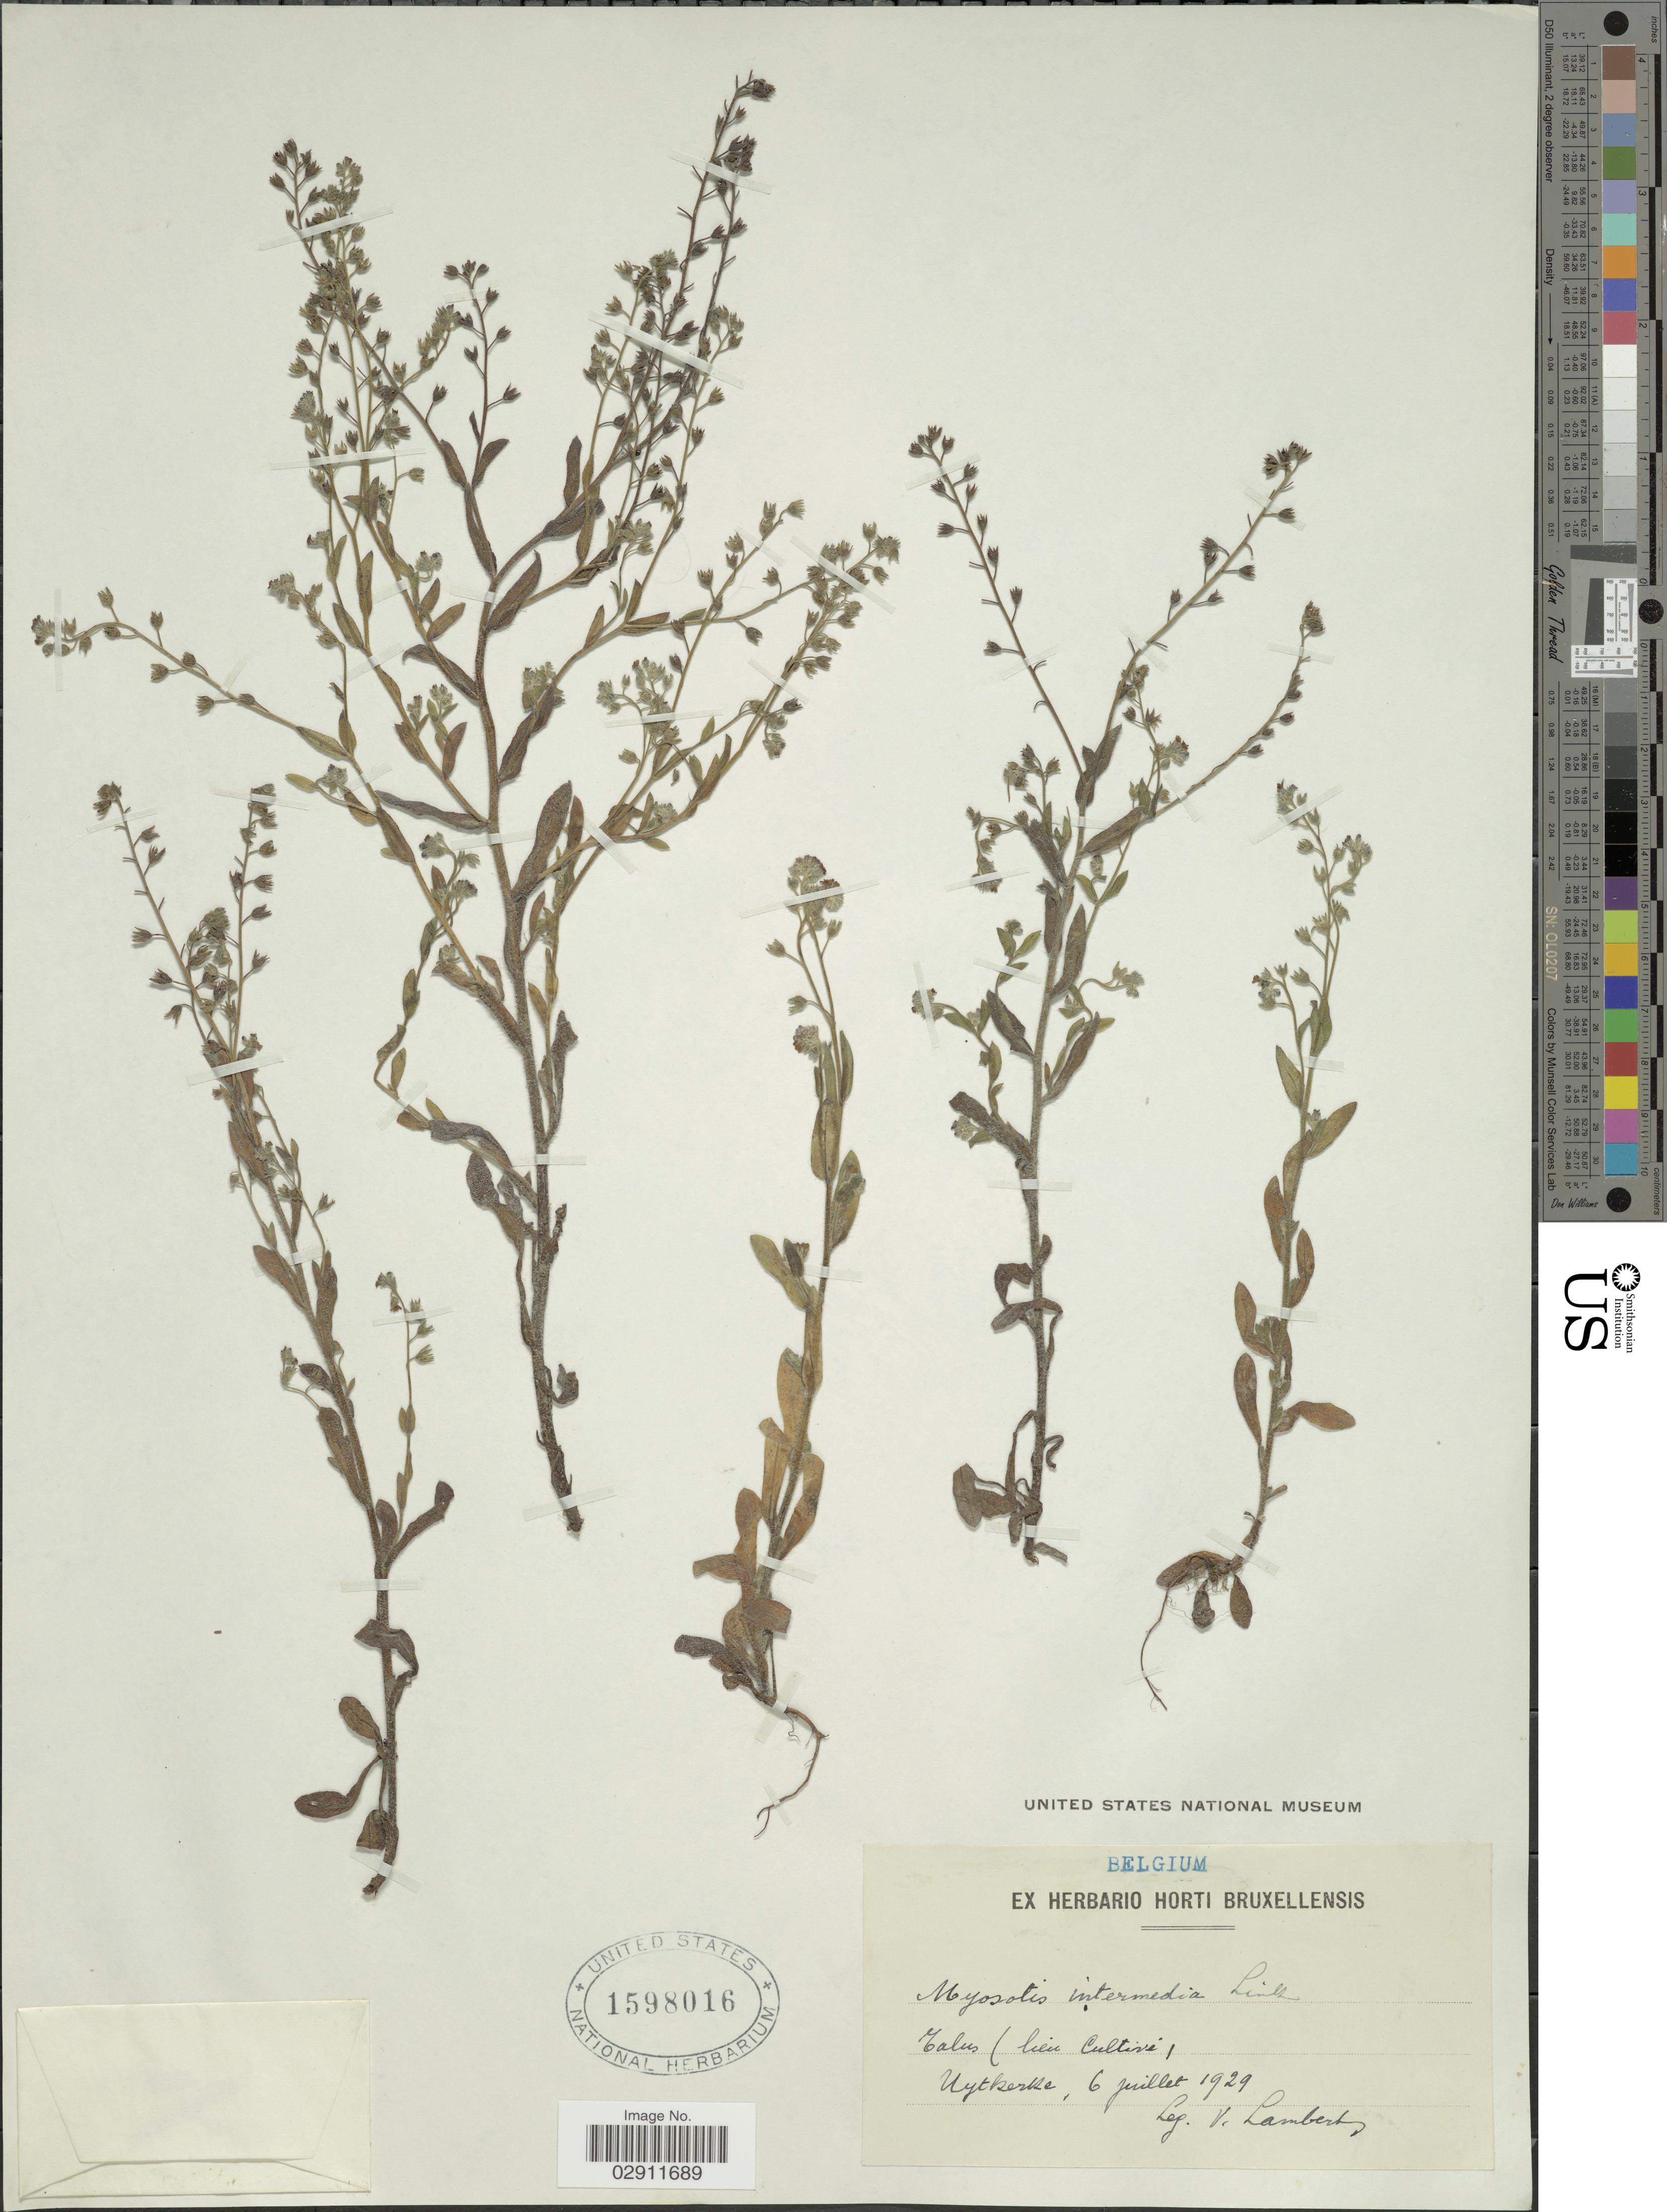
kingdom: Plantae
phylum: Tracheophyta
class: Magnoliopsida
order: Boraginales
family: Boraginaceae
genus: Myosotis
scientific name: Myosotis intermedia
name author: Link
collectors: V. Lambert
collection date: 1929-07-06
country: Belgium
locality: Talus (lieu cultivé), Uytkerke.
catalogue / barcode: US 1598016